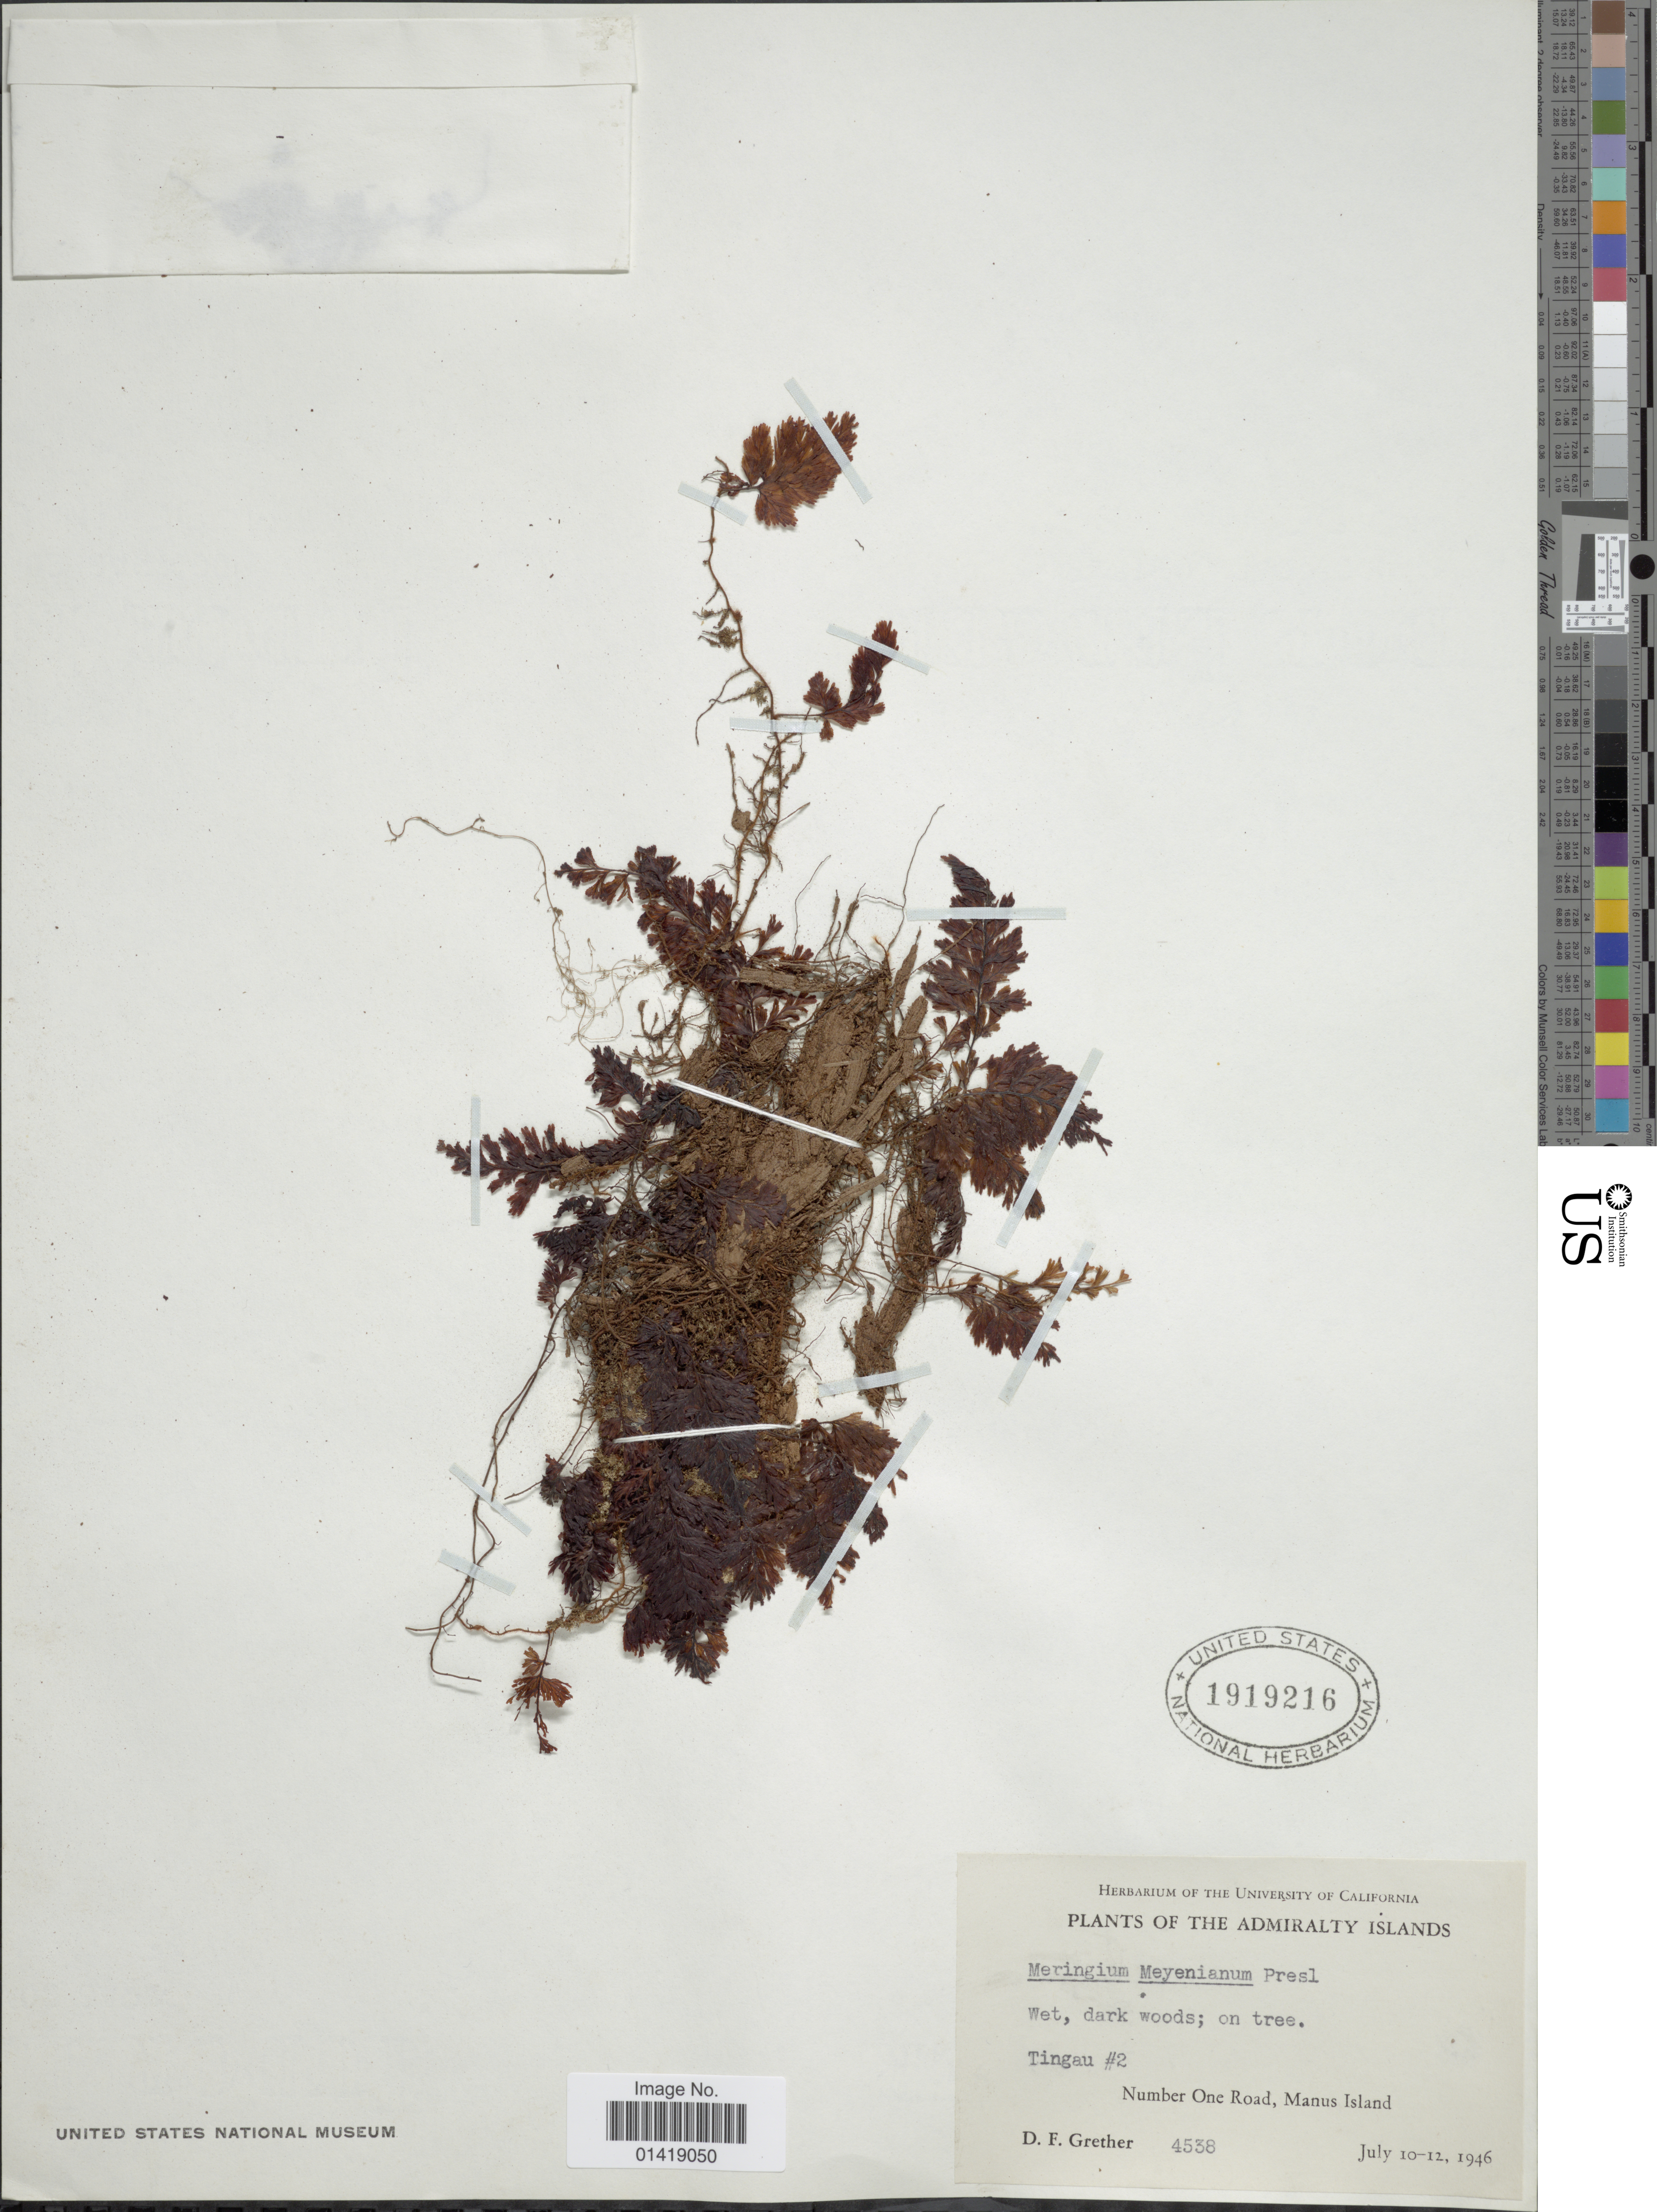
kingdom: Plantae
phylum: Tracheophyta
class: Polypodiopsida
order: Hymenophyllales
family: Hymenophyllaceae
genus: Hymenophyllum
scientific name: Hymenophyllum meyenianum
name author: (C. Presl) Copel.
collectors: D. F. Grether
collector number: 4538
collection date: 1946-07-10/1946-07-12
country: Papua New Guinea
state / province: Manus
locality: The Admiralty Islands, Tingau #2, Tingau number one road Manus Island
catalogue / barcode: US 1919216